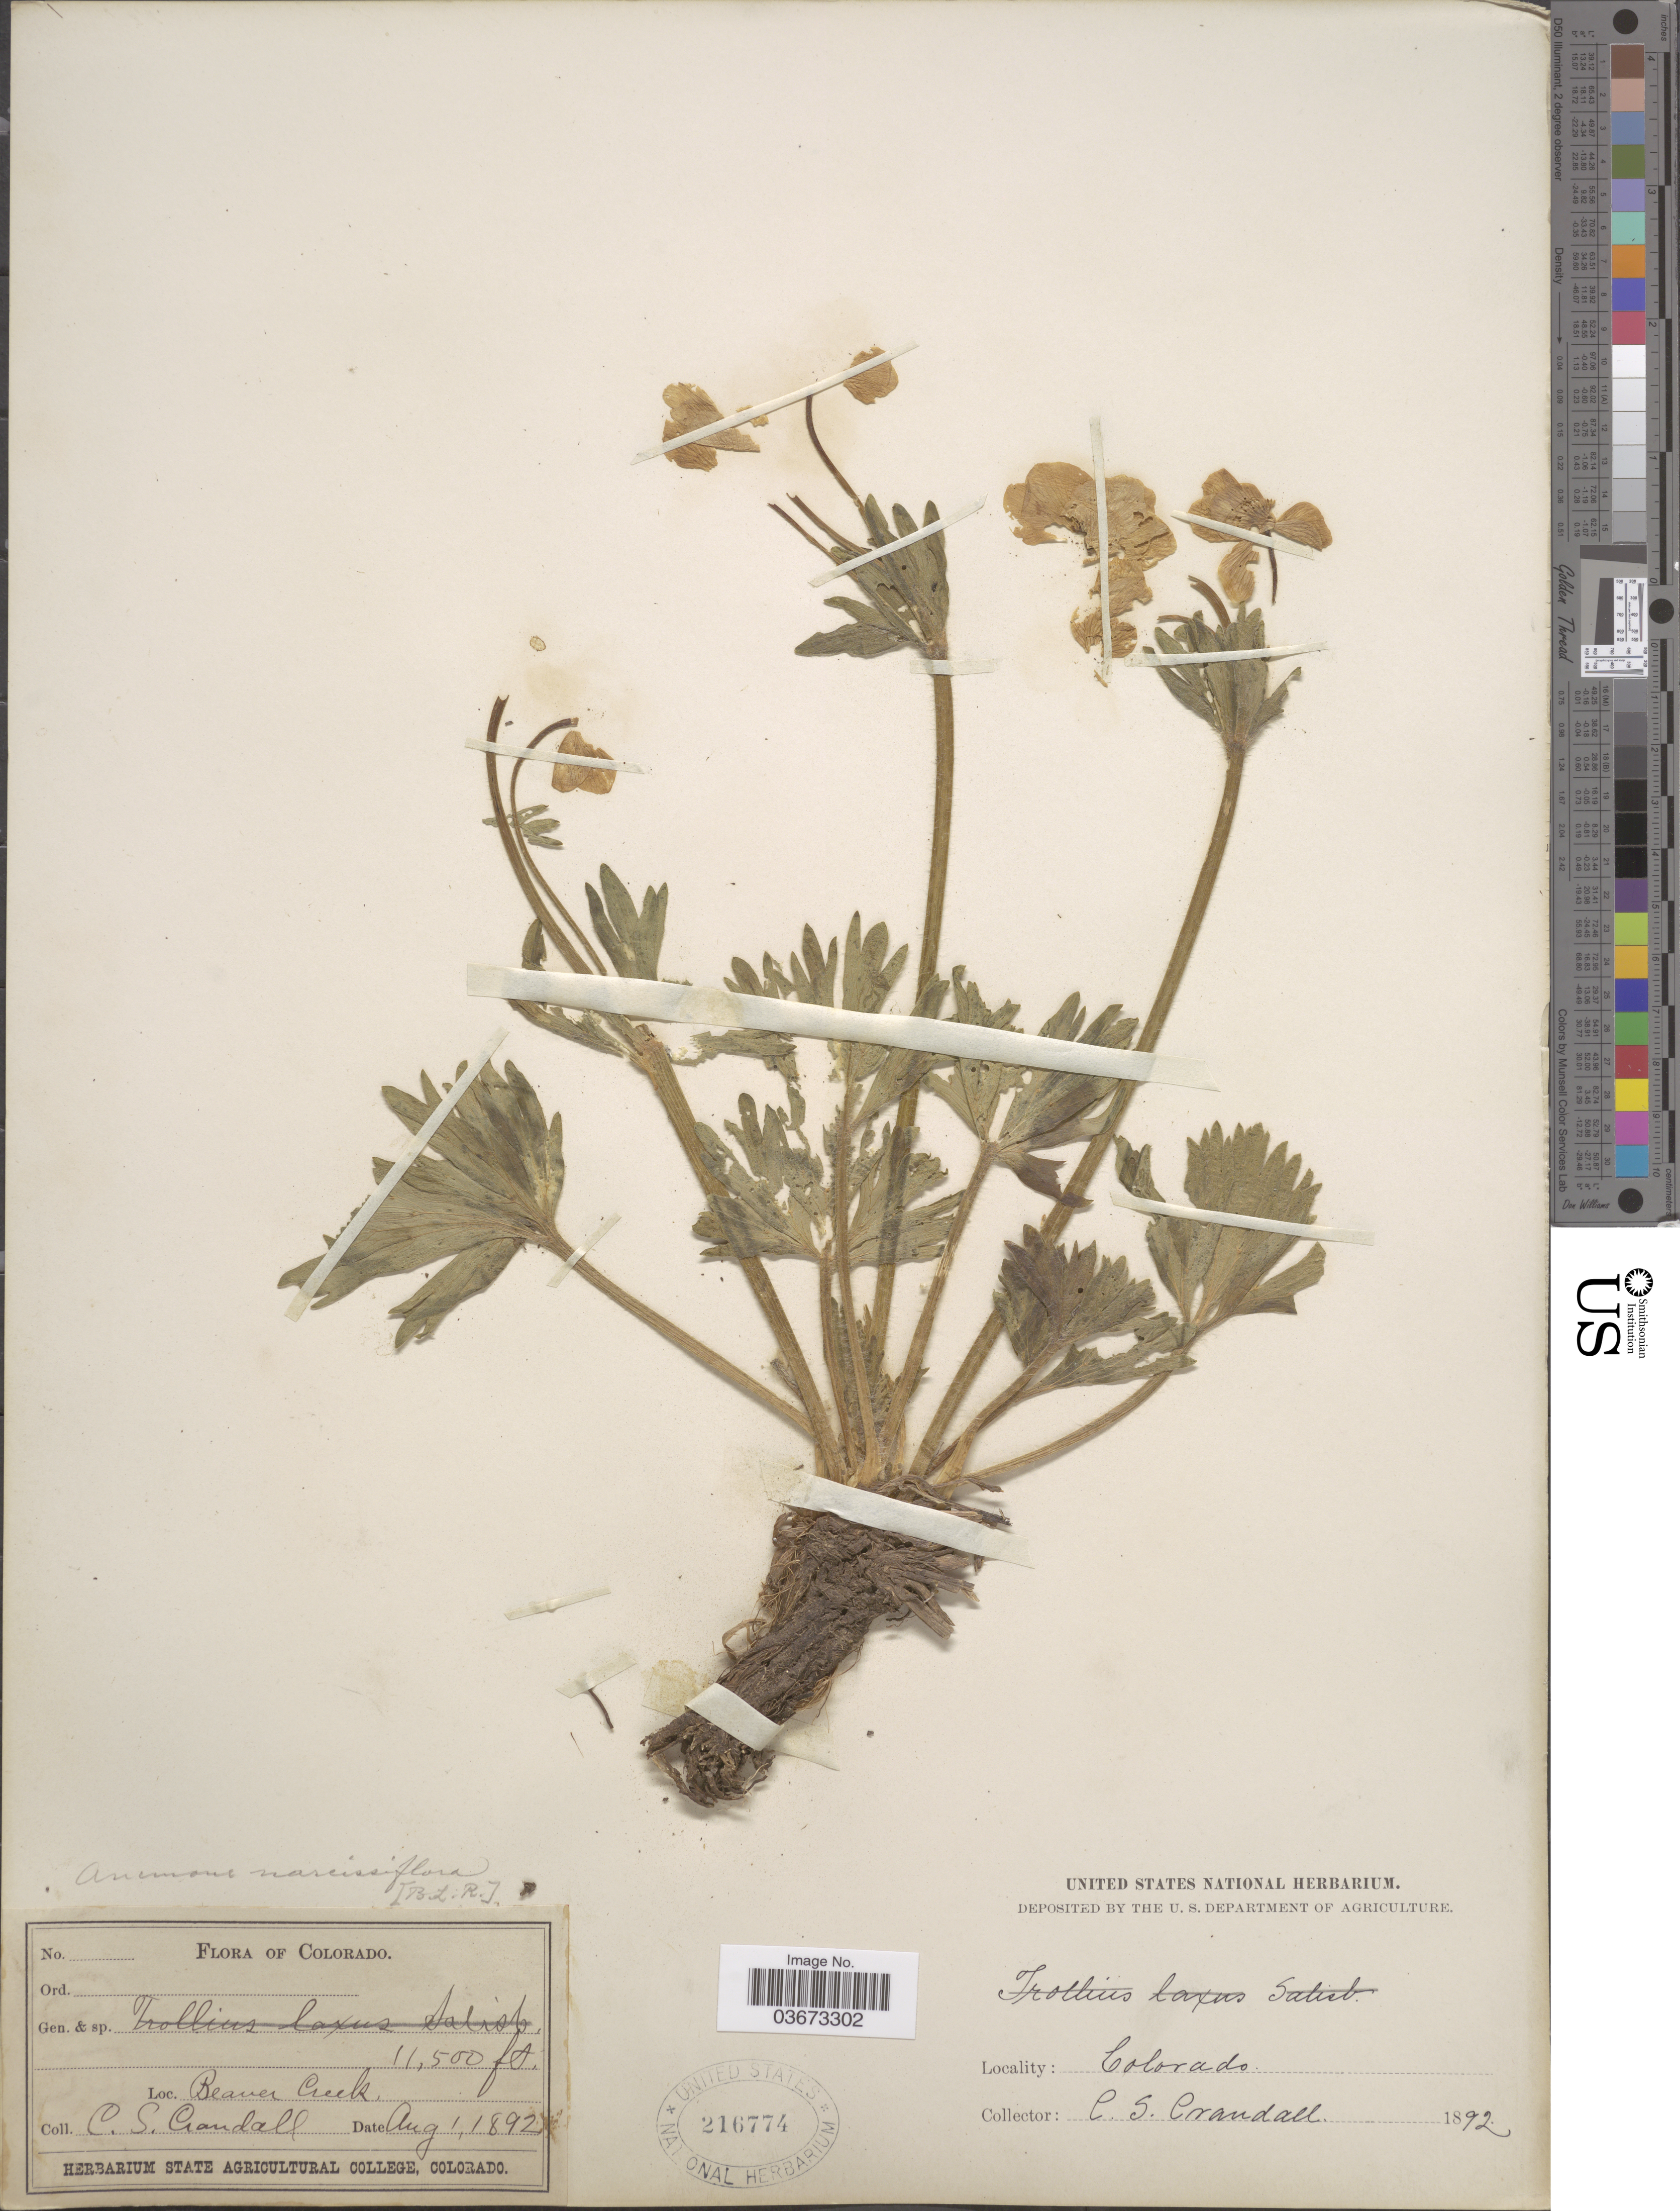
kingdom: Plantae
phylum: Tracheophyta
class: Magnoliopsida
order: Ranunculales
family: Ranunculaceae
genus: Anemone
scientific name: Anemone zephyra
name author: A. Nelson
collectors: C. Crandall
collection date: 1892-08-01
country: United States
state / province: Colorado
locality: Beaver Creek.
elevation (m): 3505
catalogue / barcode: US 216774